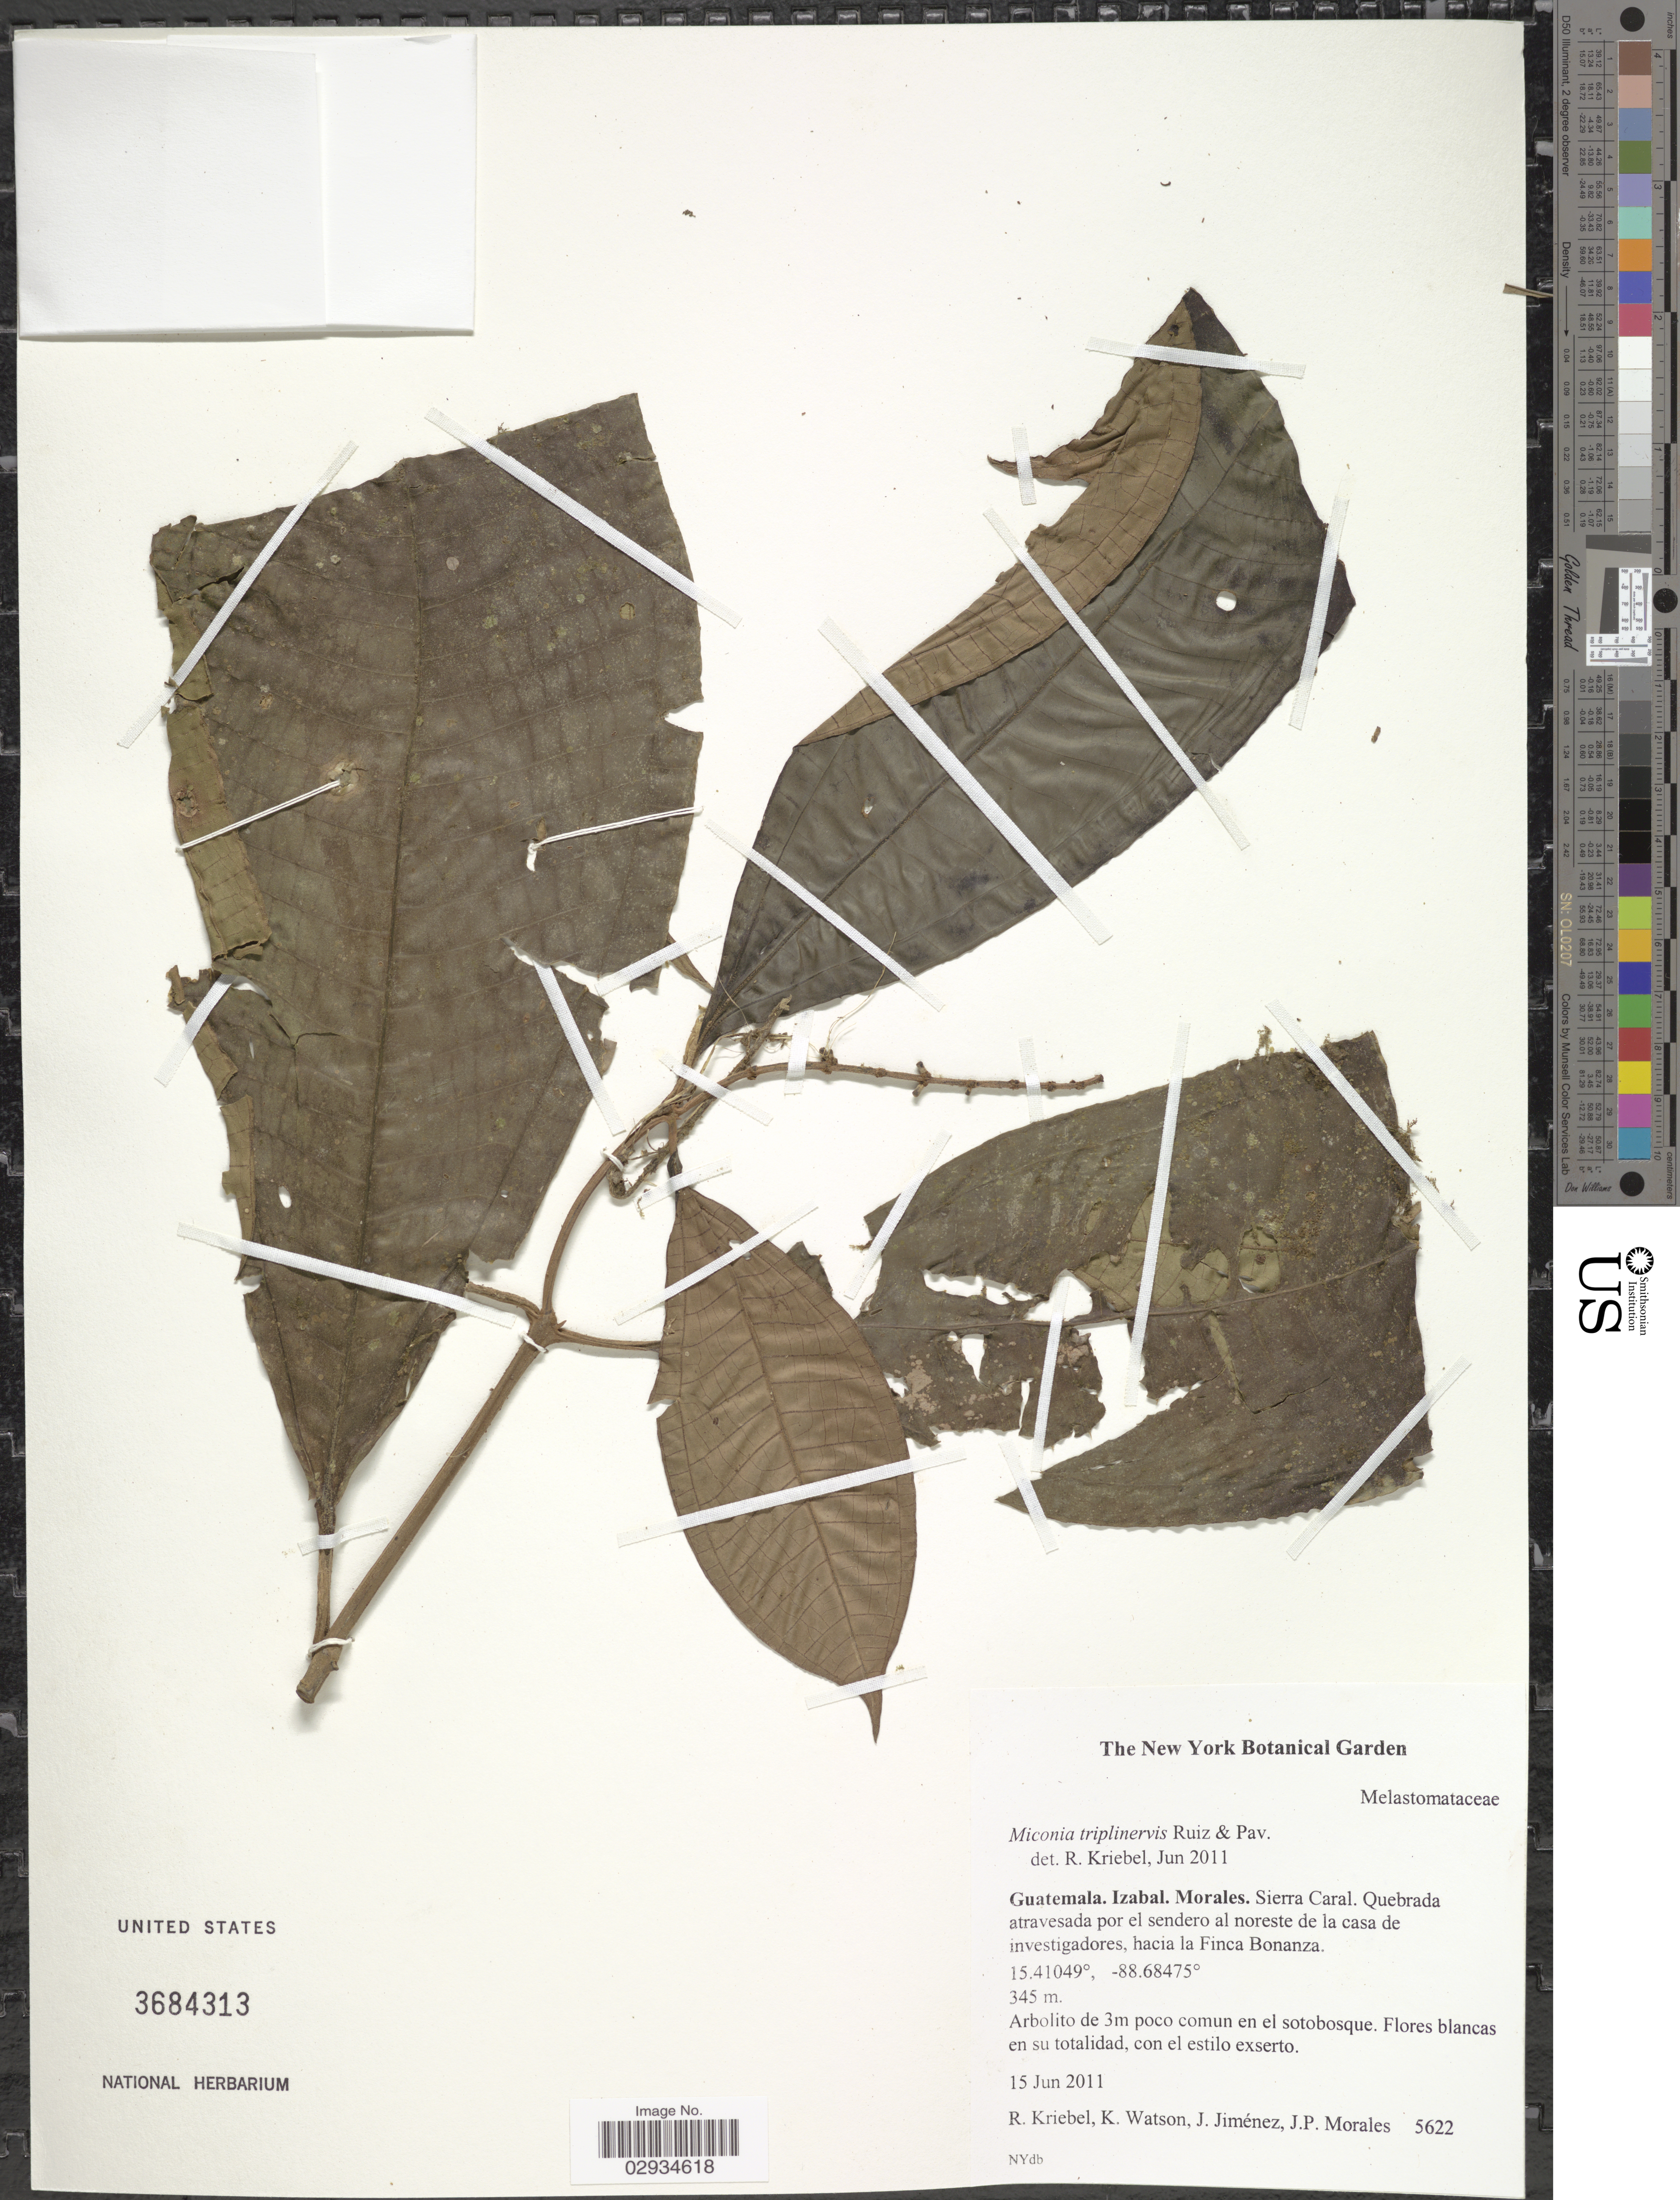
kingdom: Plantae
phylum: Tracheophyta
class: Magnoliopsida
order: Myrtales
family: Melastomataceae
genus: Miconia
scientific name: Miconia triplinervis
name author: Ruiz & Pav.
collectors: R. Kriebel, K. Watson, J. Jiménez Ramírez & J. Morales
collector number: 5622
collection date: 2011-06-15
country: Guatemala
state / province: Izabal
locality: Morales. Sierra Caral. Quebrada atravesada por el sendero al noreste de la casa de investigadores, hacia la Finca Bonanza.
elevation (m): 345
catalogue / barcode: US 3684313